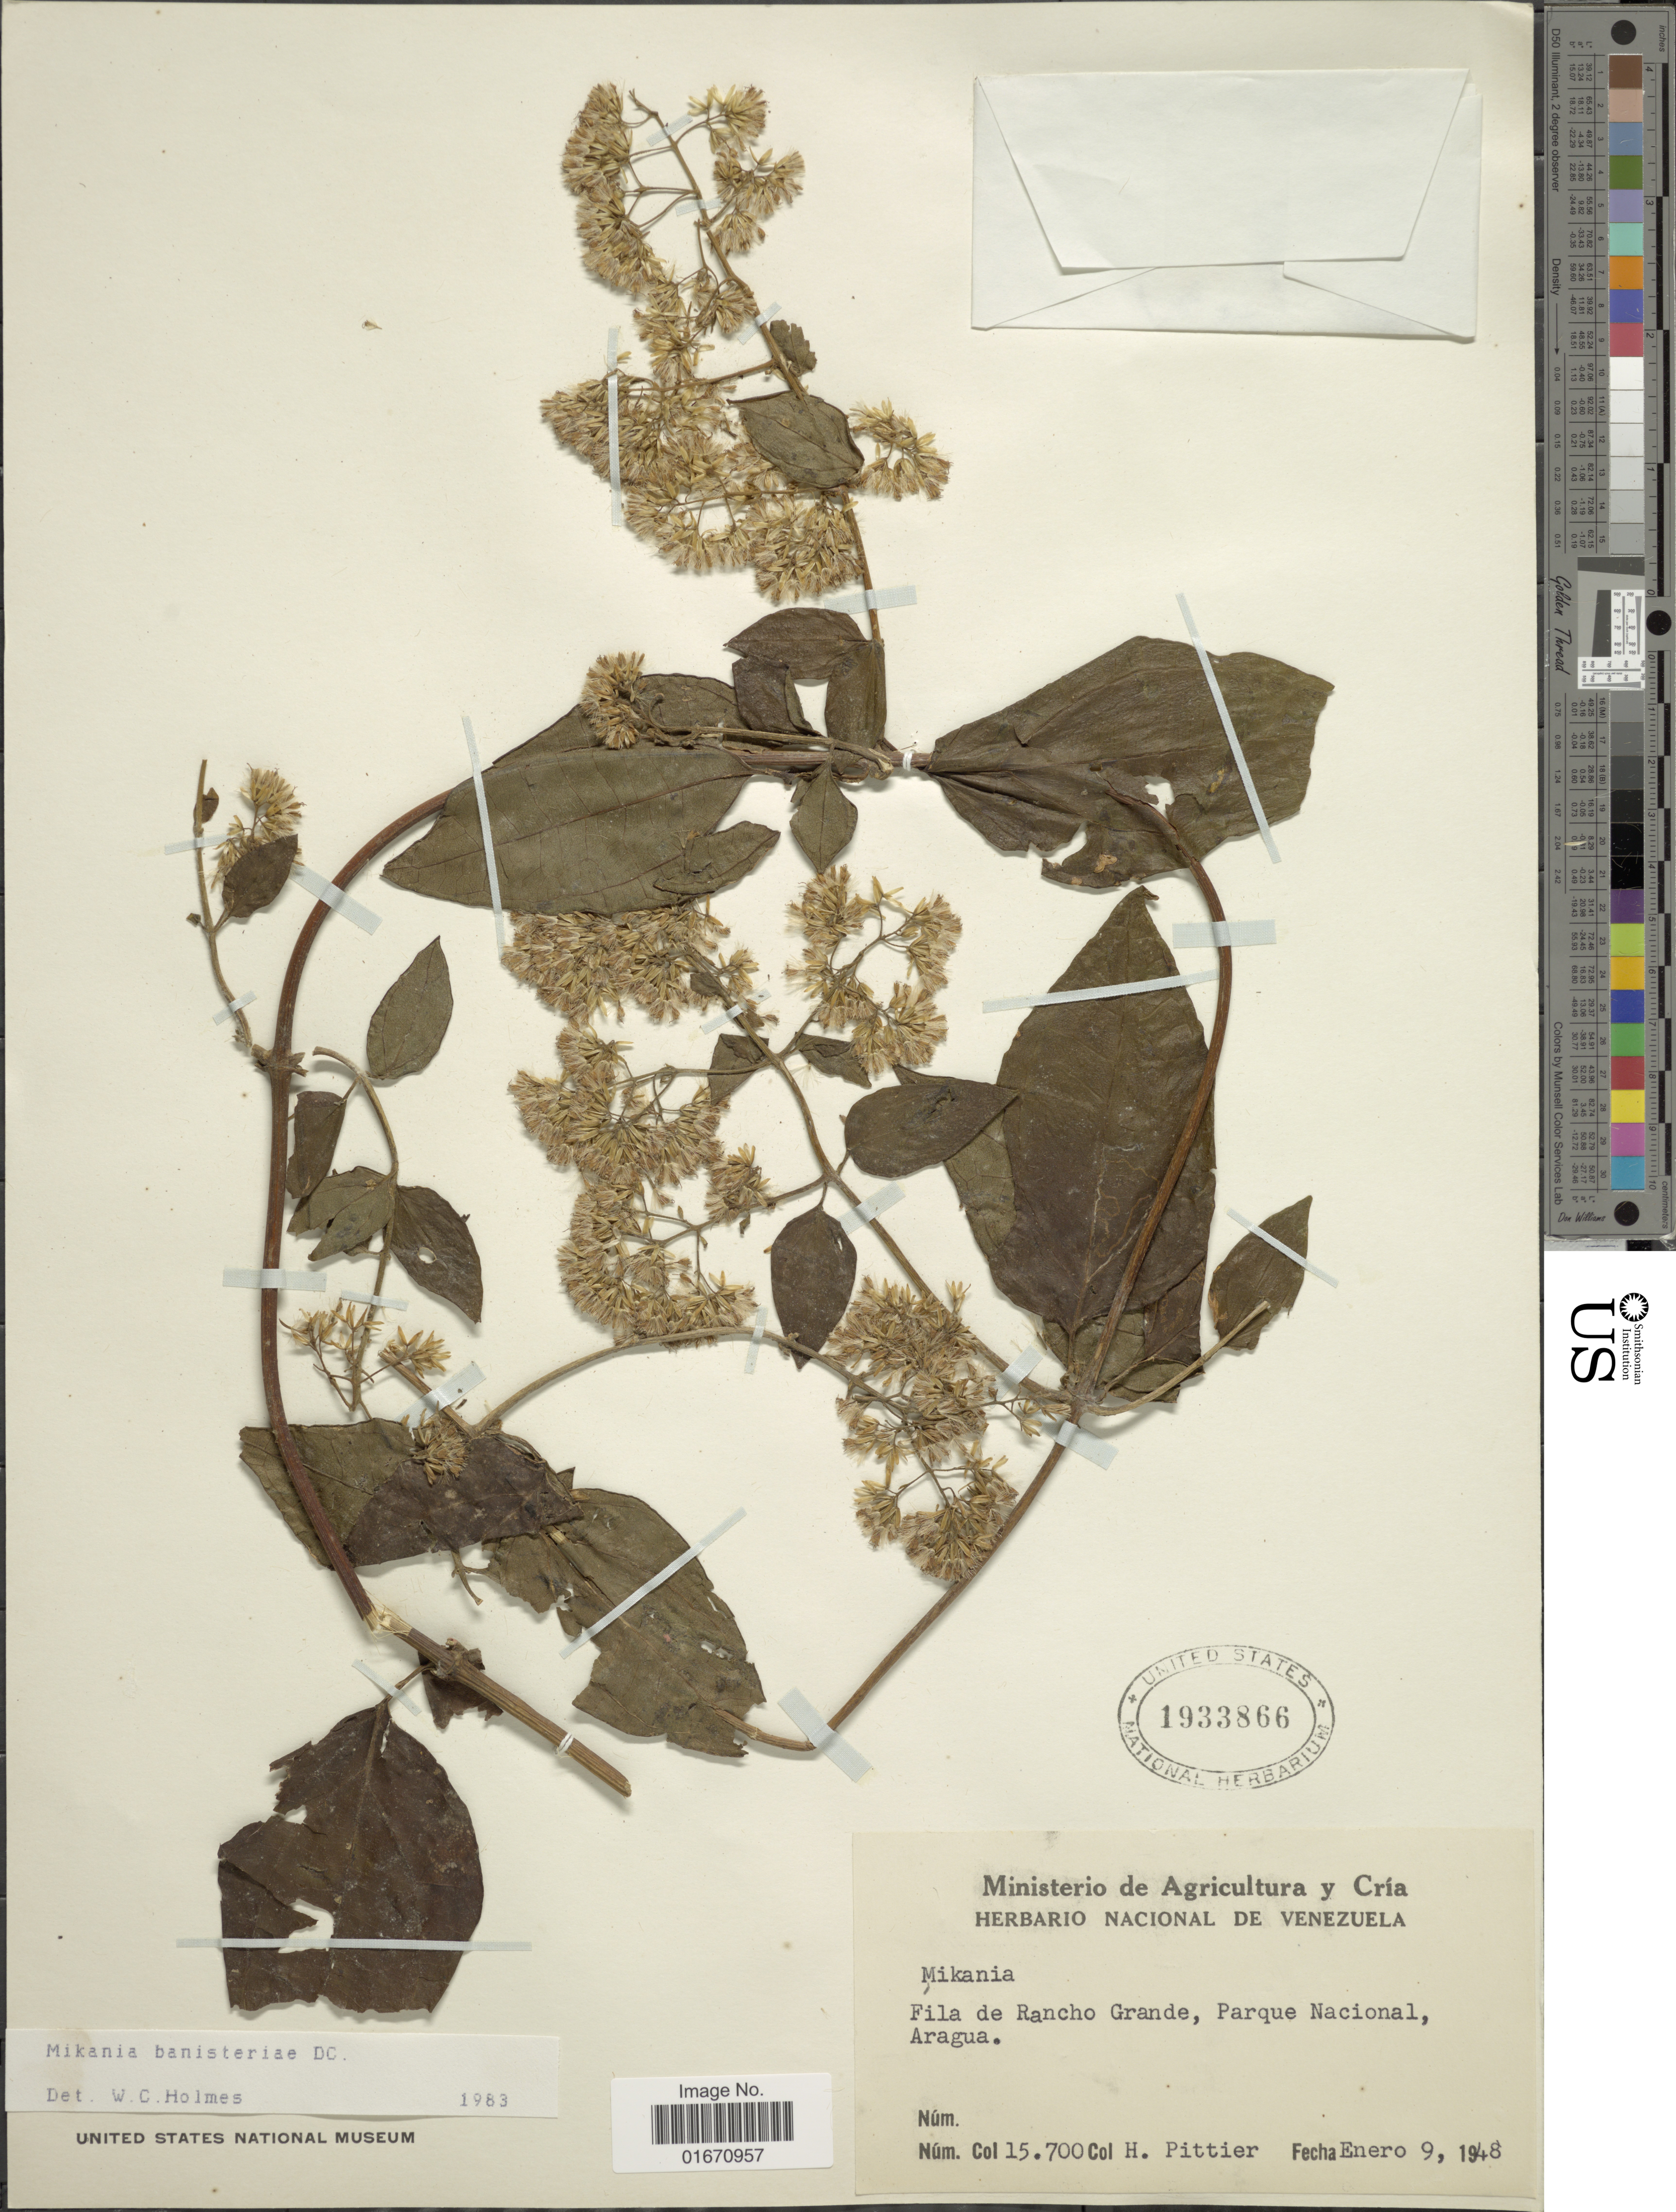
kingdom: Plantae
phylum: Tracheophyta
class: Magnoliopsida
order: Asterales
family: Asteraceae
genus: Mikania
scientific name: Mikania banisteriae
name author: DC.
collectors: H. F. Pittier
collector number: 15700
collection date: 1948-01-09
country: Venezuela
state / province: Aragua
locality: Fila de Rancho Grande, Parque Nacional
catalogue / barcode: US 1933866